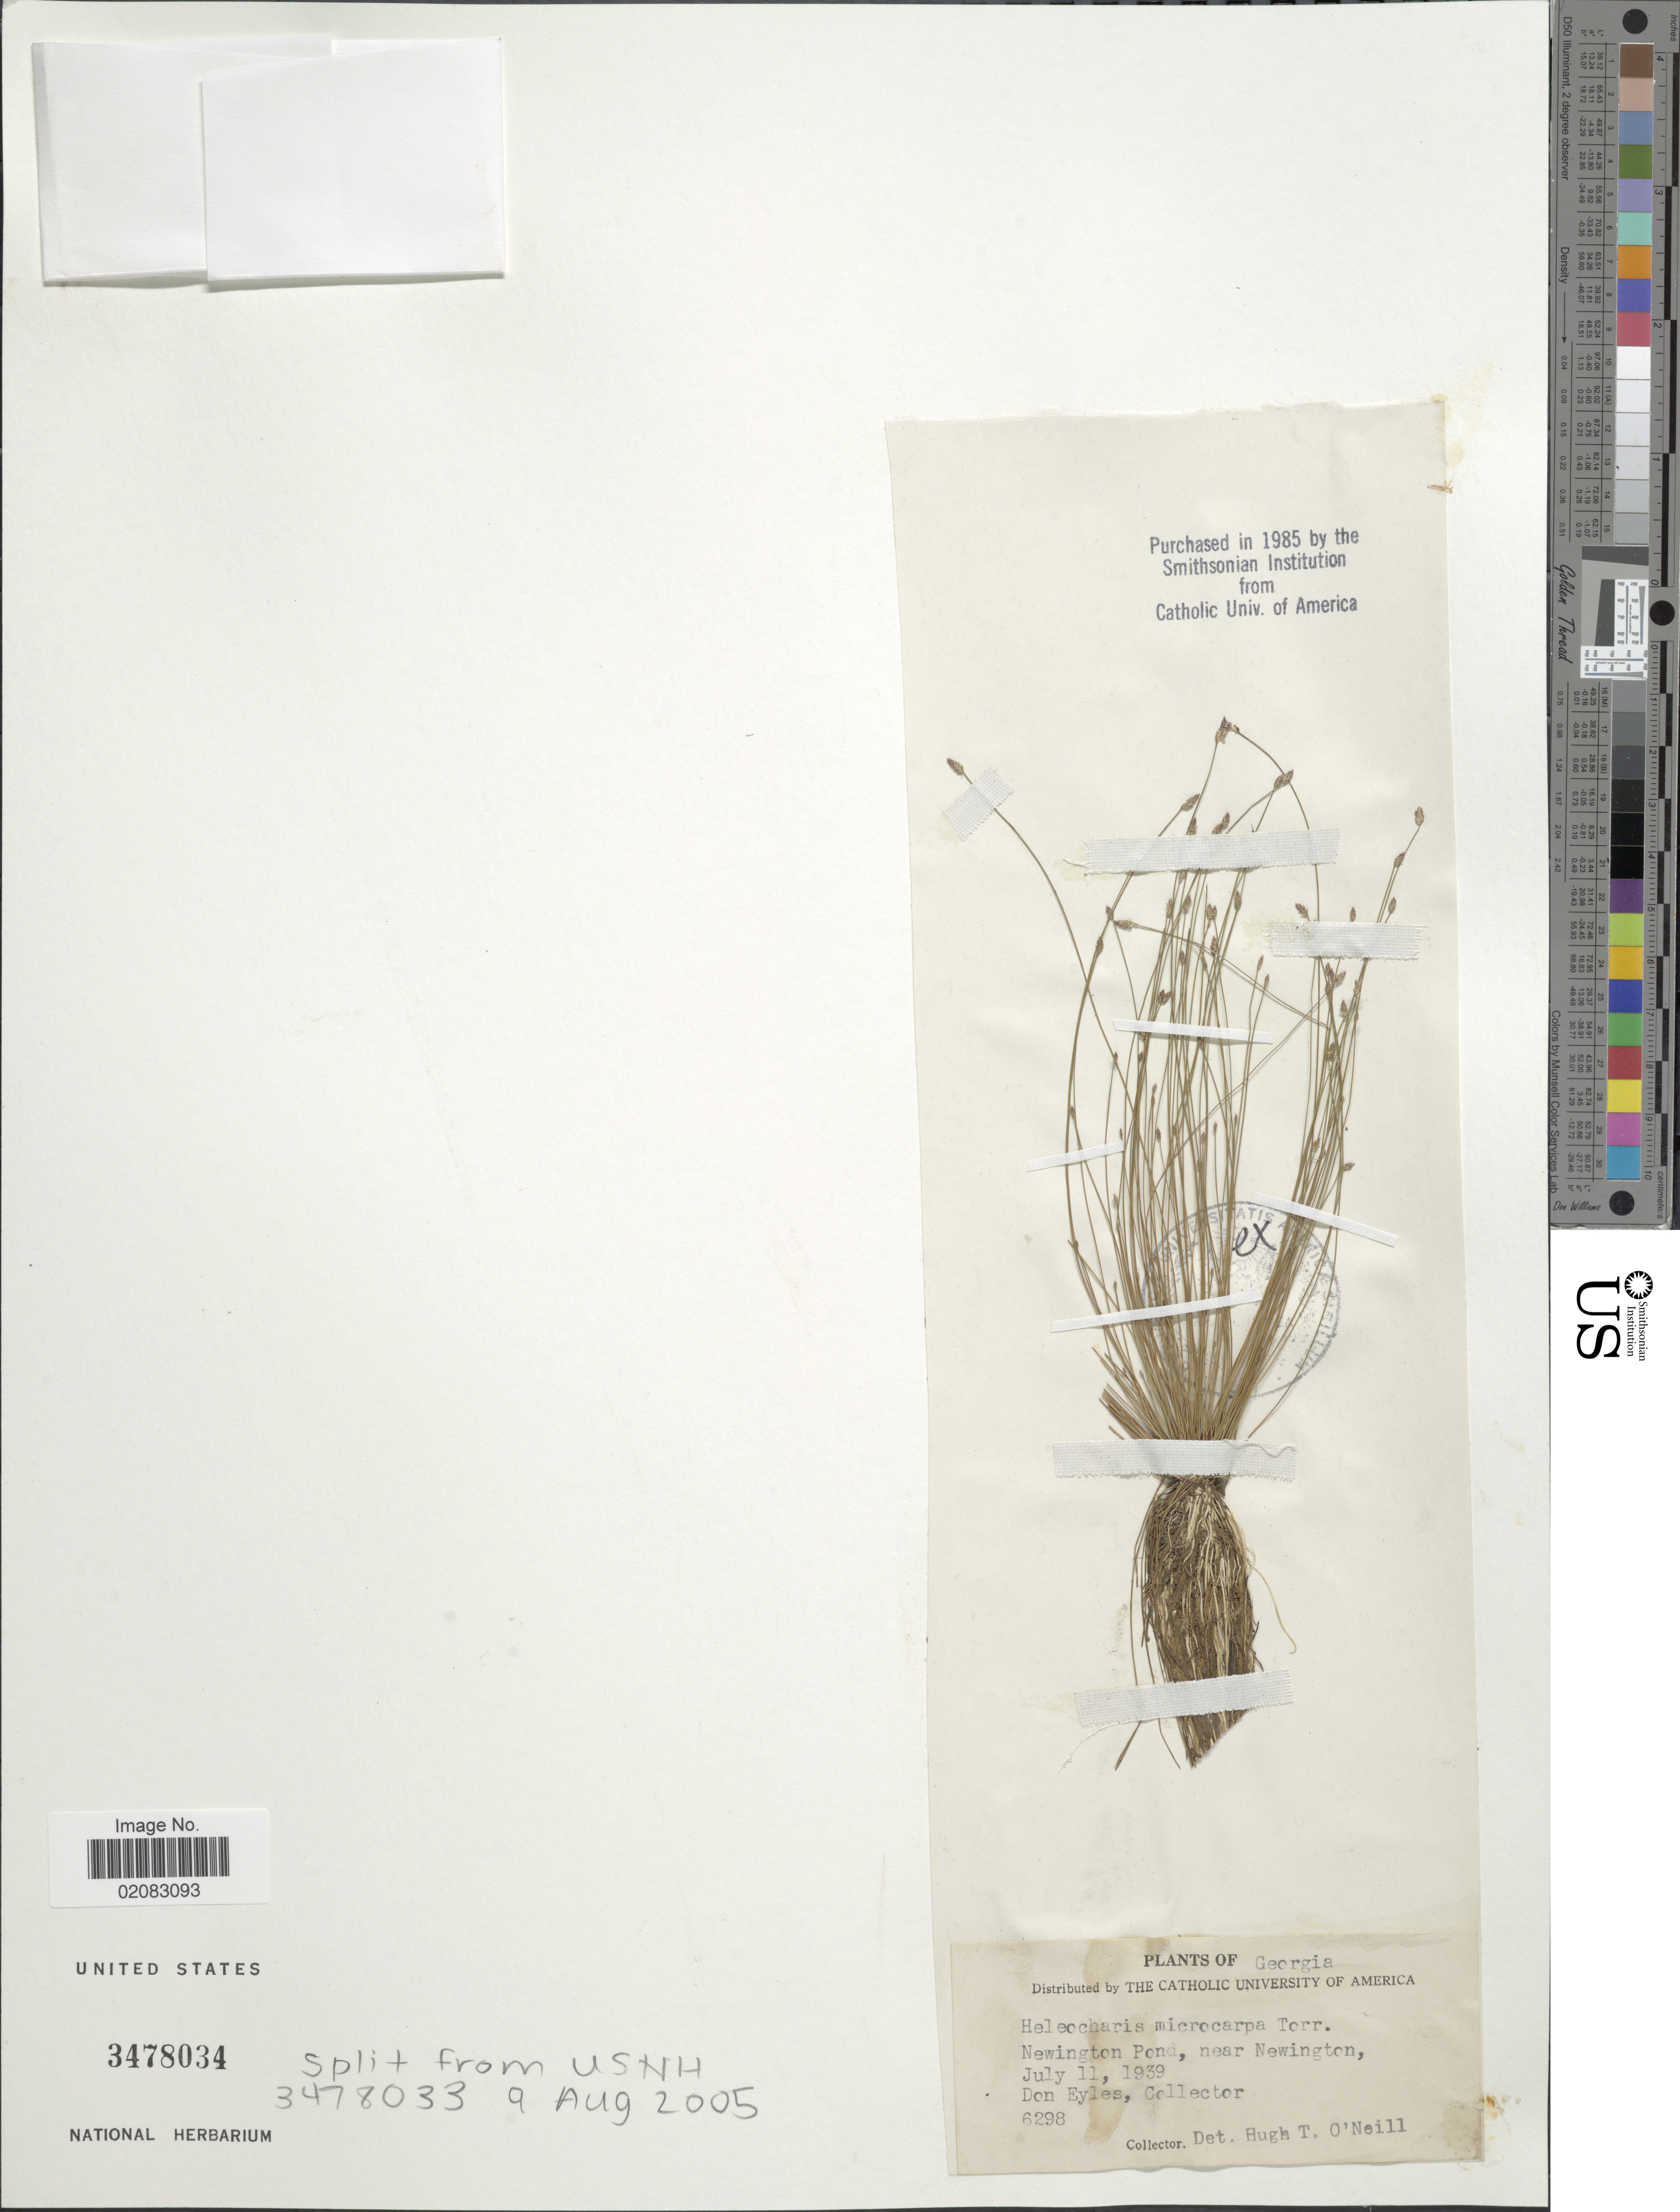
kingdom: Plantae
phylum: Tracheophyta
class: Liliopsida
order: Poales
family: Cyperaceae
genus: Eleocharis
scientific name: Eleocharis microcarpa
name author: Torr.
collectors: D. Eyles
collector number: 6298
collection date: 1939-07-11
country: United States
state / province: Georgia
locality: Newington Pond, near Newington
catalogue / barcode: US 3478034